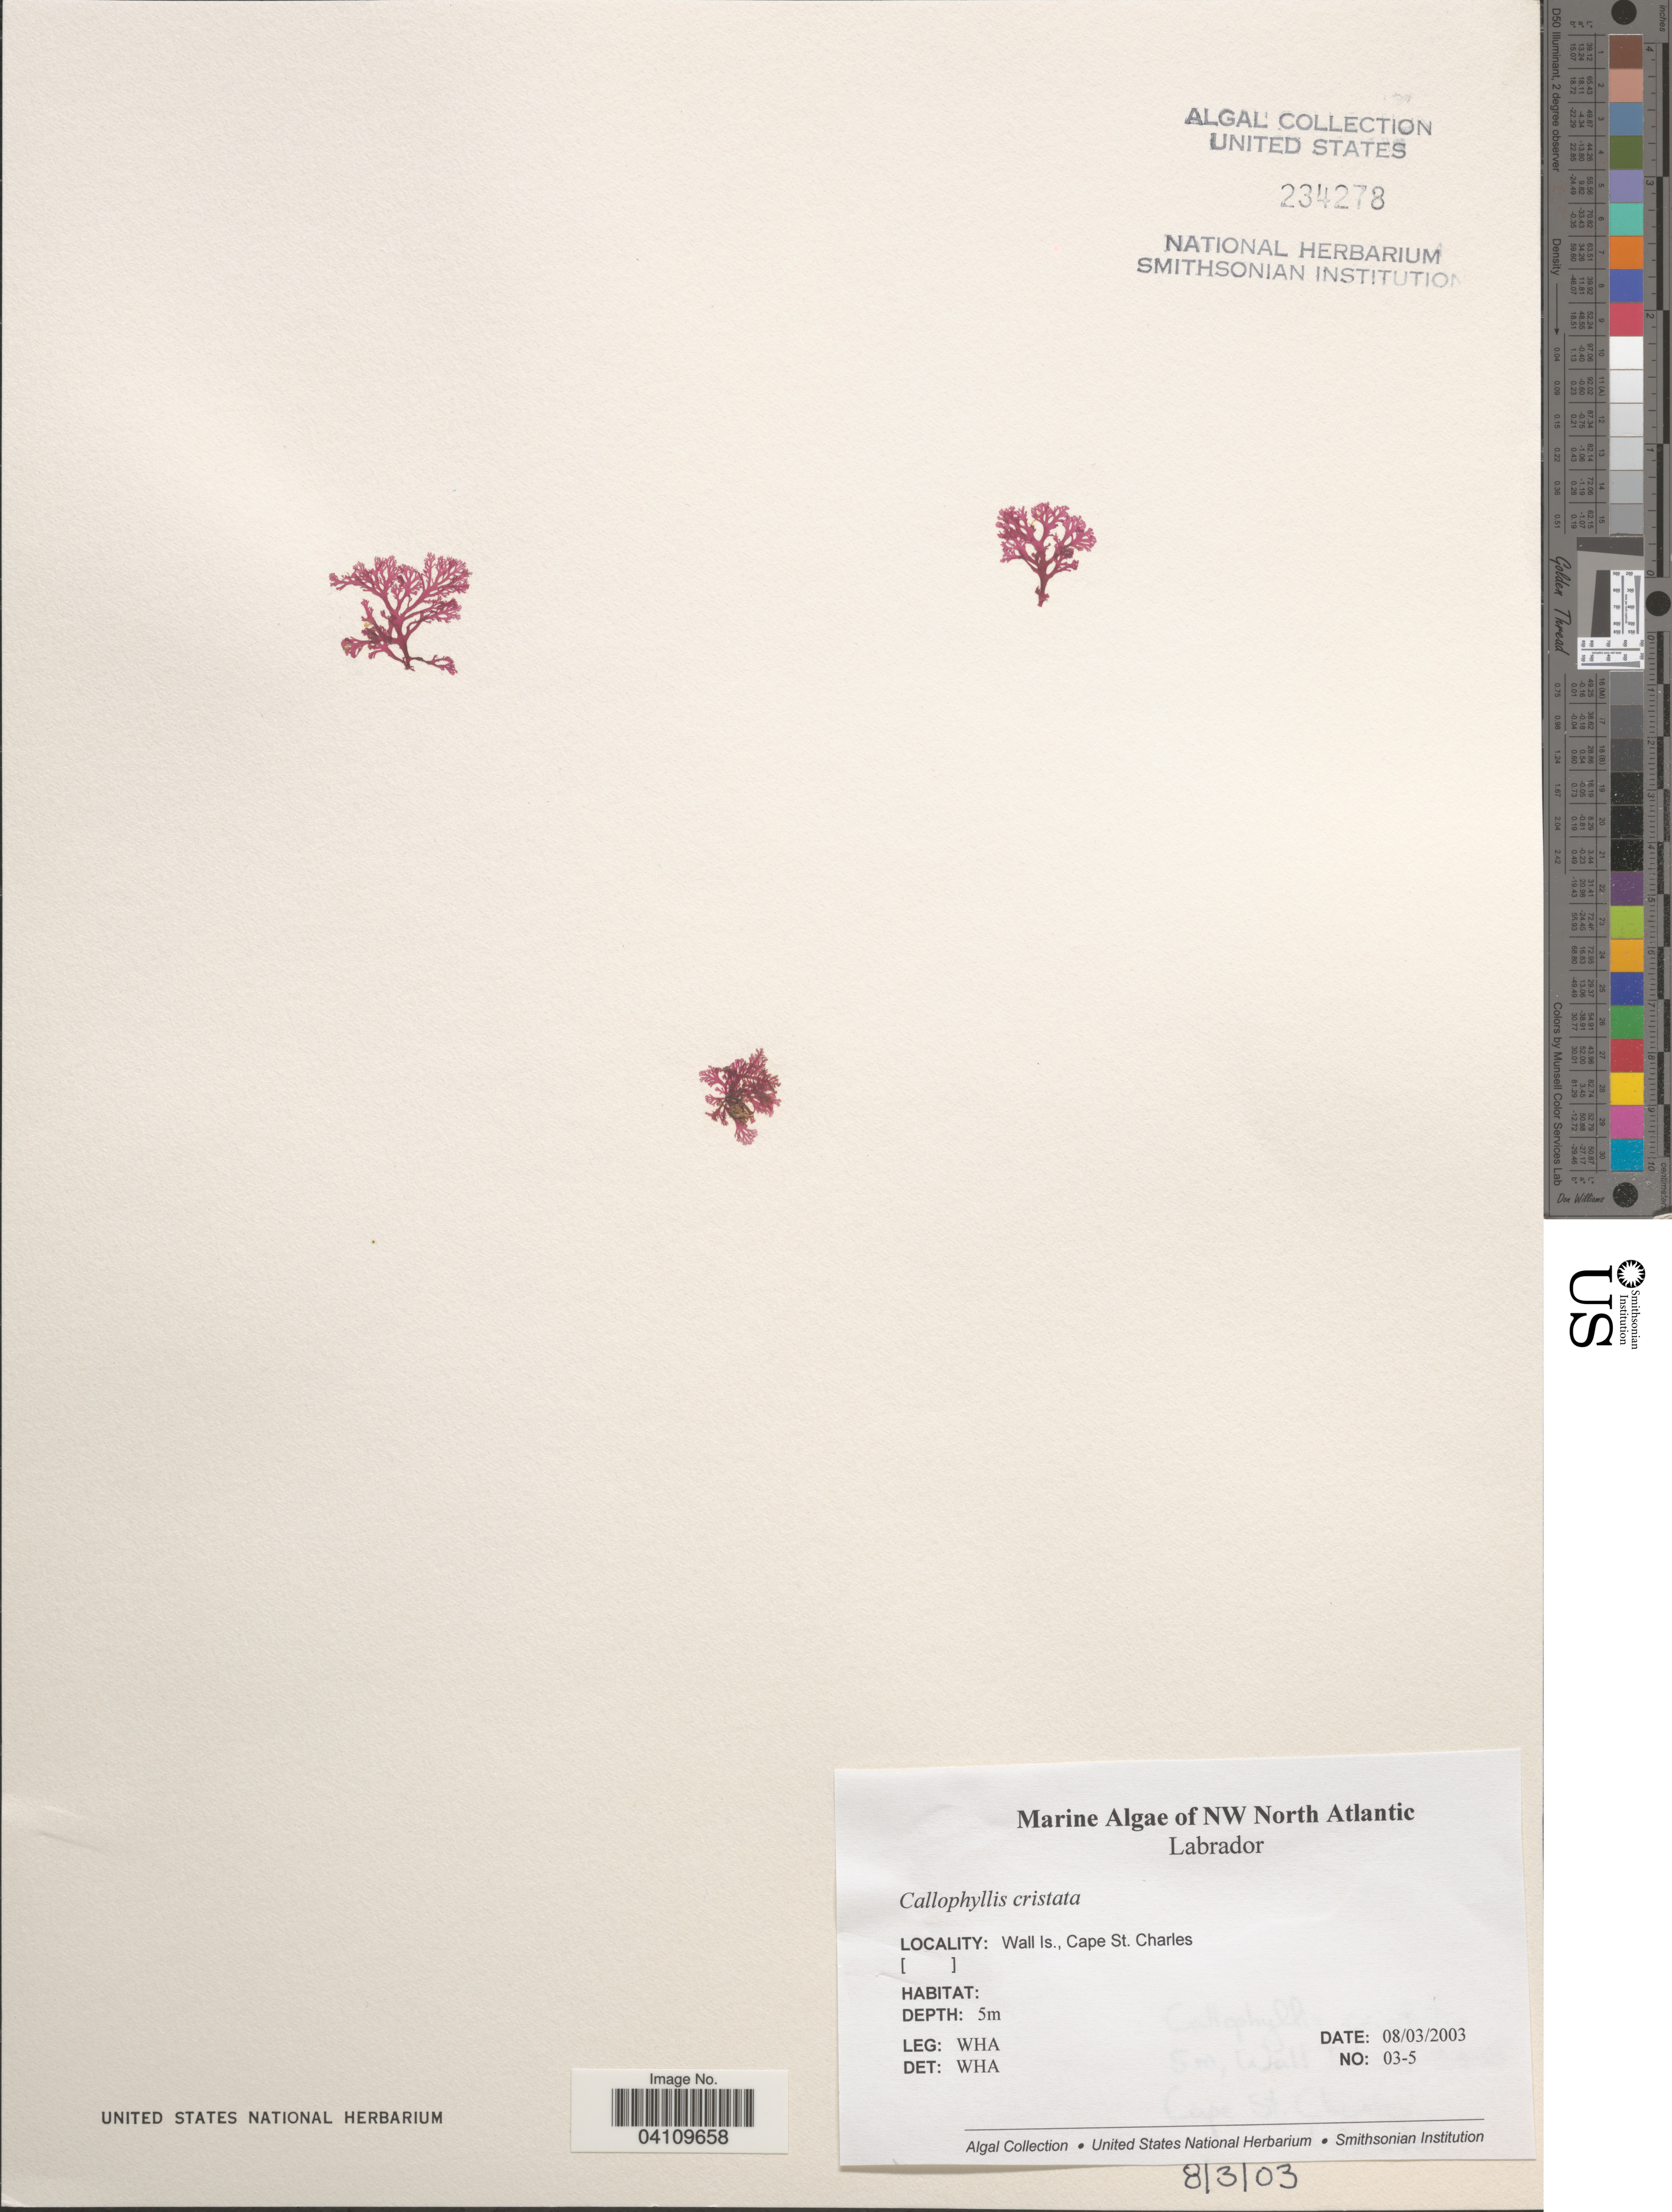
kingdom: Plantae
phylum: Rhodophyta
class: Florideophyceae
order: Gigartinales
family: Kallymeniaceae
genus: Euthora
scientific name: Euthora cristata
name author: (C. Agardh) J. Agardh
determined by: Algae name updating Project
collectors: W. H. Adey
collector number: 03-5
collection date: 2003-03-08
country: Canada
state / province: Newfoundland and Labrador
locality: NW North Atlantic. Labrador. Wall Is., Cape St. Charles.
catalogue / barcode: US 234278